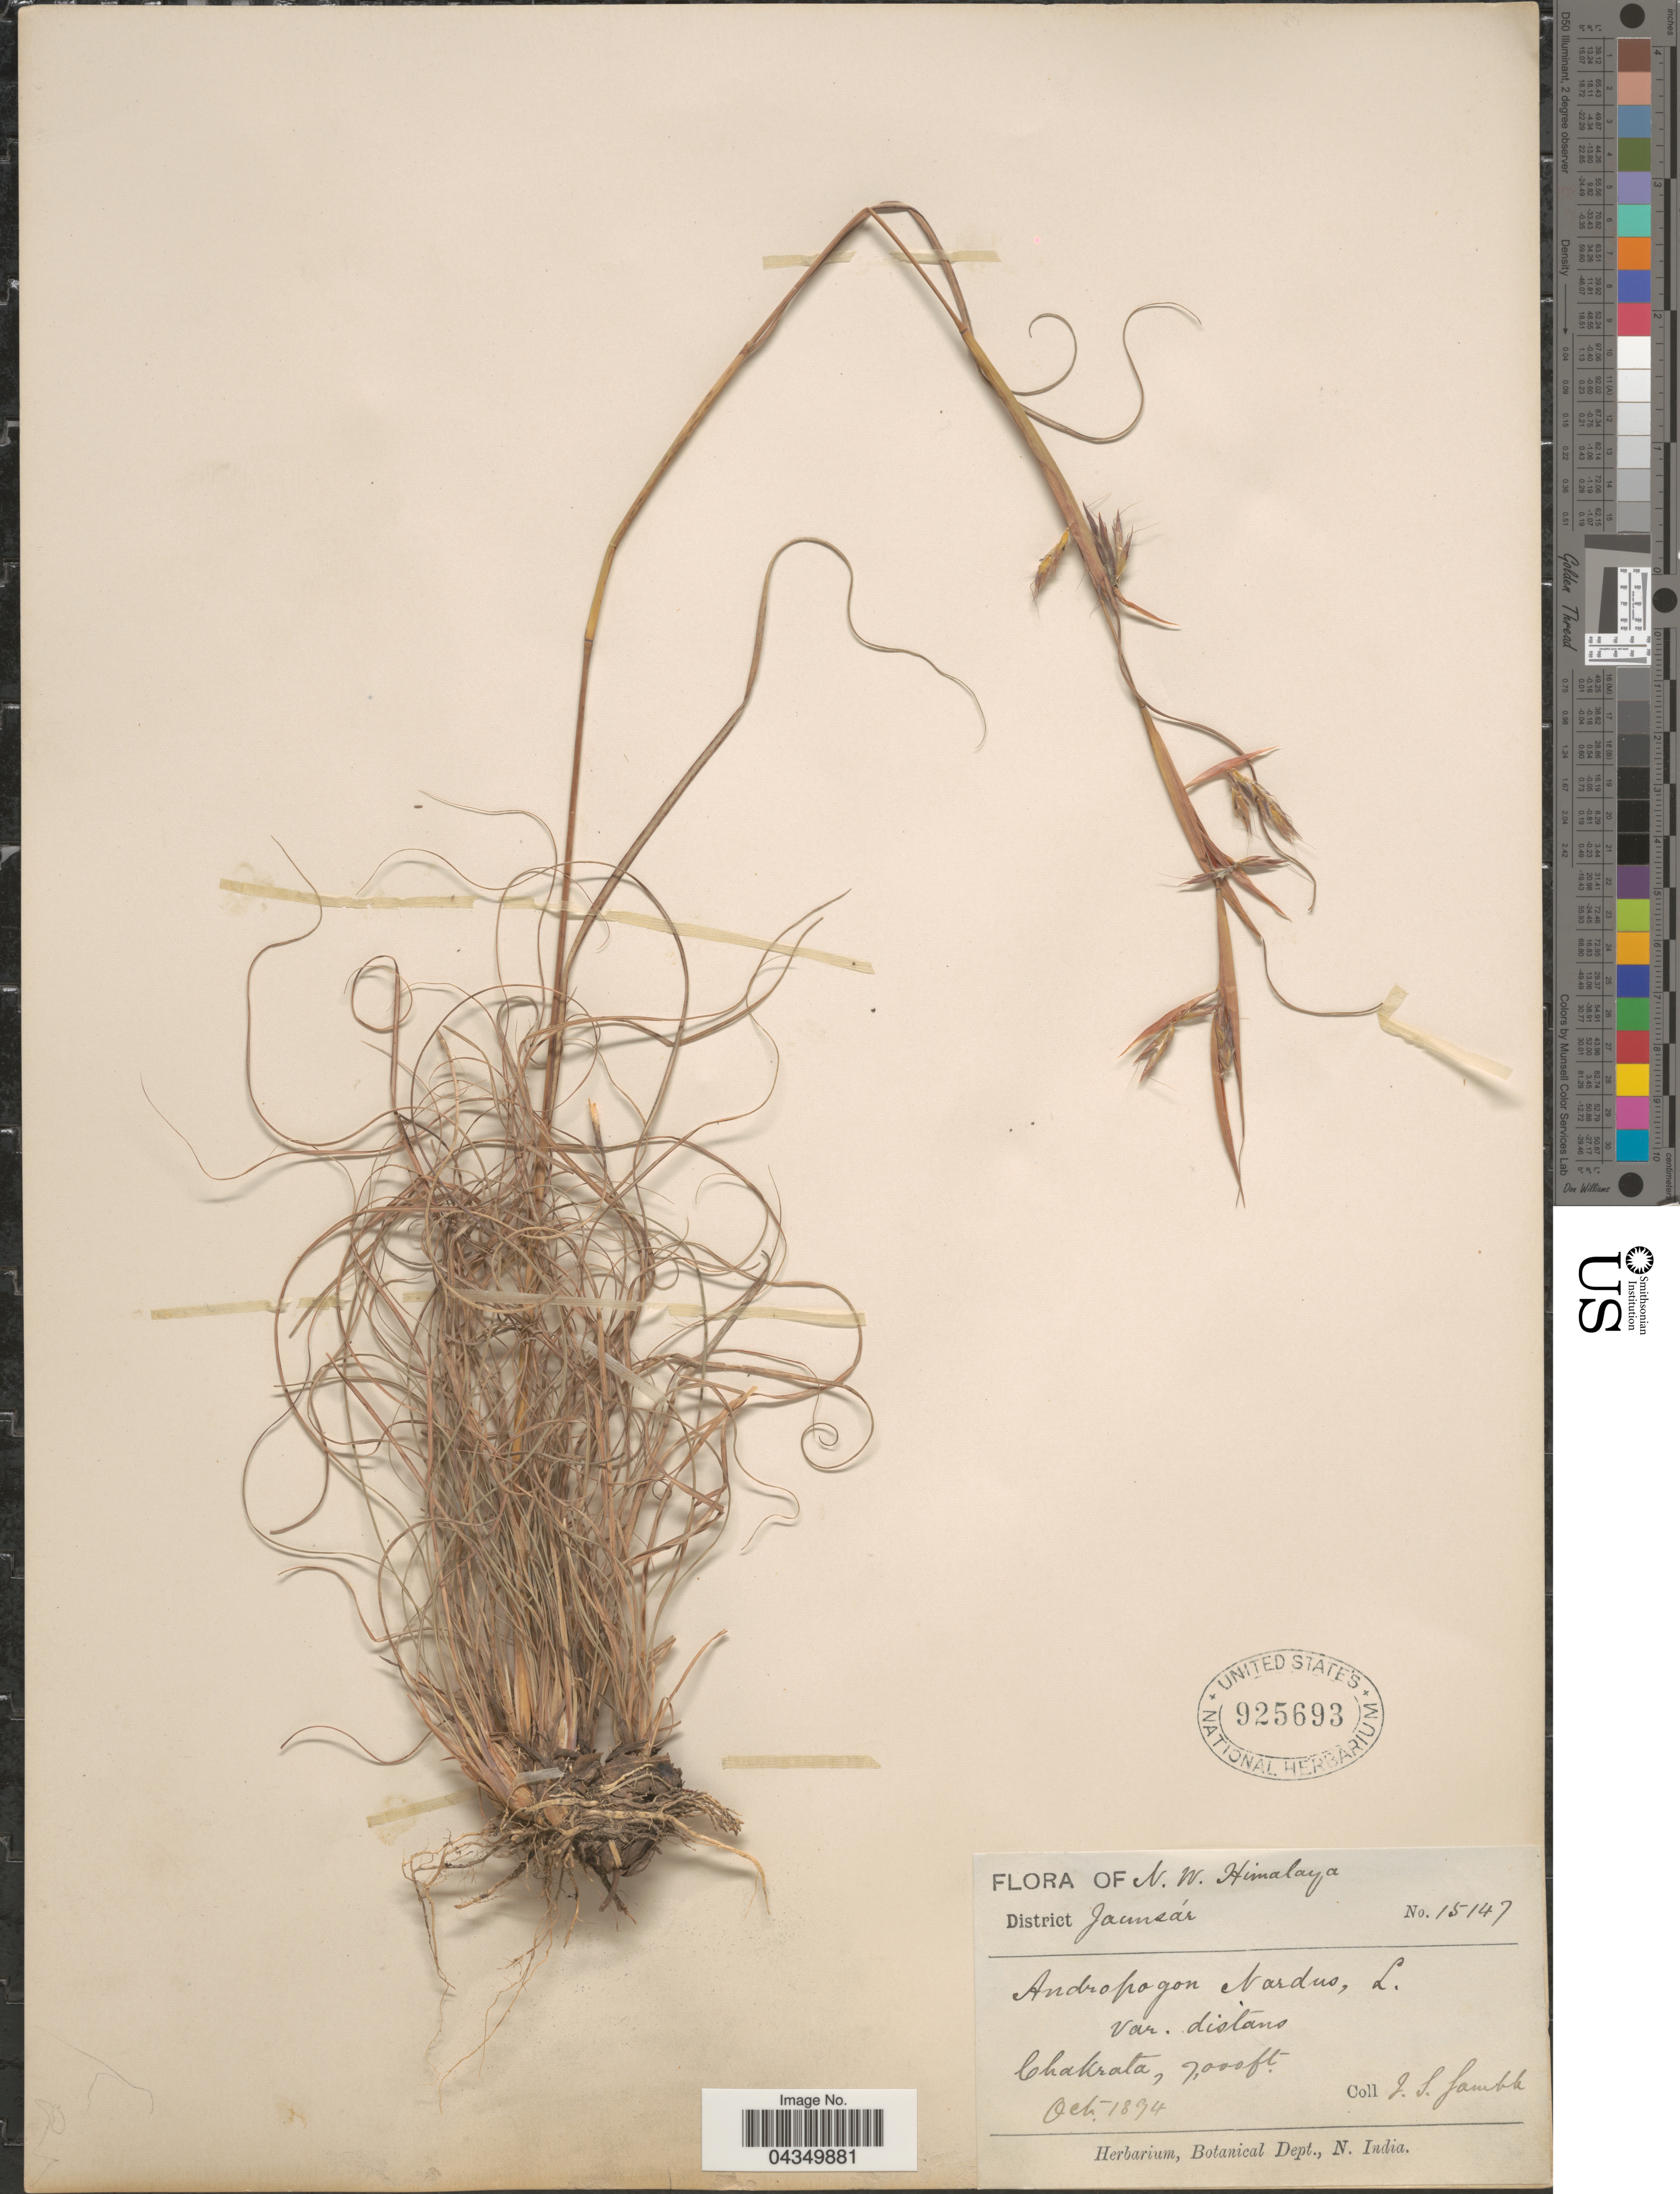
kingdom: Plantae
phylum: Tracheophyta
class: Liliopsida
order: Poales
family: Poaceae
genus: Cymbopogon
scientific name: Cymbopogon distans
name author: (Nees ex Steud.) Willd.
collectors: J. Jambh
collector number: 15147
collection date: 1894-10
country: India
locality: N.W. Himalaya. District Jaunsár. Chakrata.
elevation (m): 2134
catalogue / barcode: US 925693